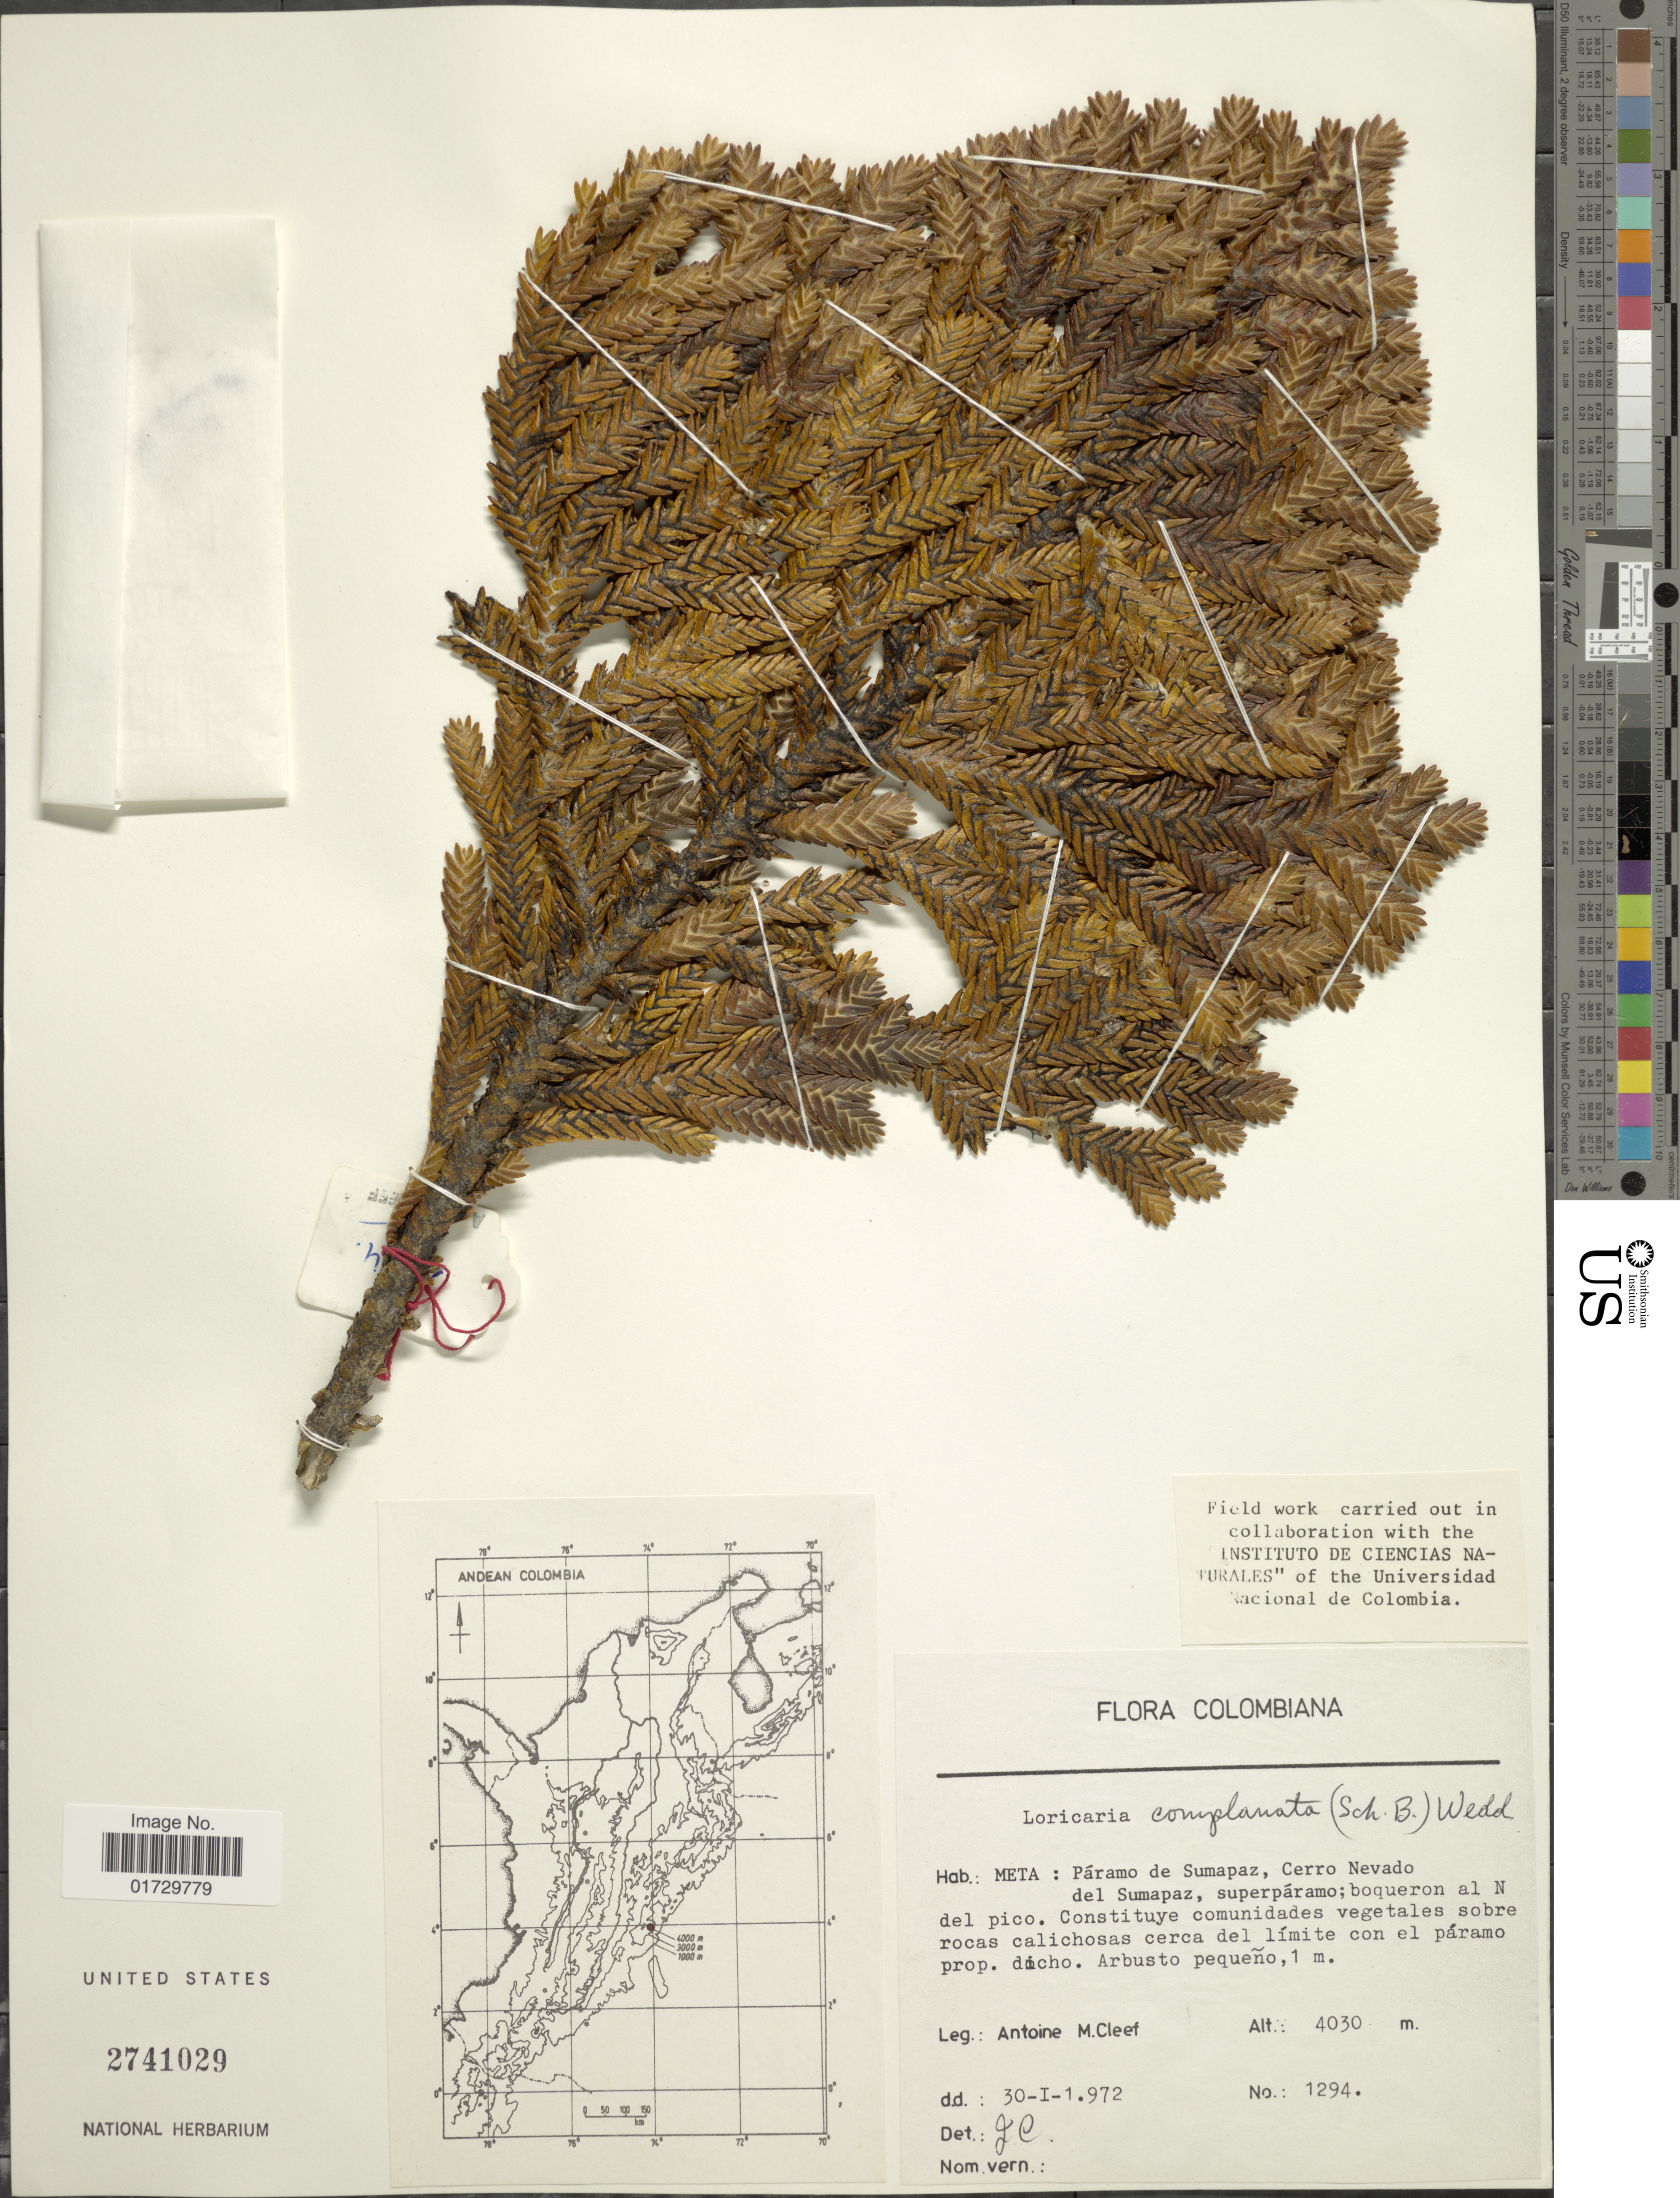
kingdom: Plantae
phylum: Tracheophyta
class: Magnoliopsida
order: Asterales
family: Asteraceae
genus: Loricaria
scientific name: Loricaria complanata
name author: (Sch. Bip.) Wedd.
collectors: A. M. Cleef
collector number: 1294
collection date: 1972-01-30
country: Colombia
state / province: Meta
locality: Páramo de Sumapaz, Cerro Nevado del Sumapaz, superpáramo; boqueron al N del pico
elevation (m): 4030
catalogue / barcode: US 2741029